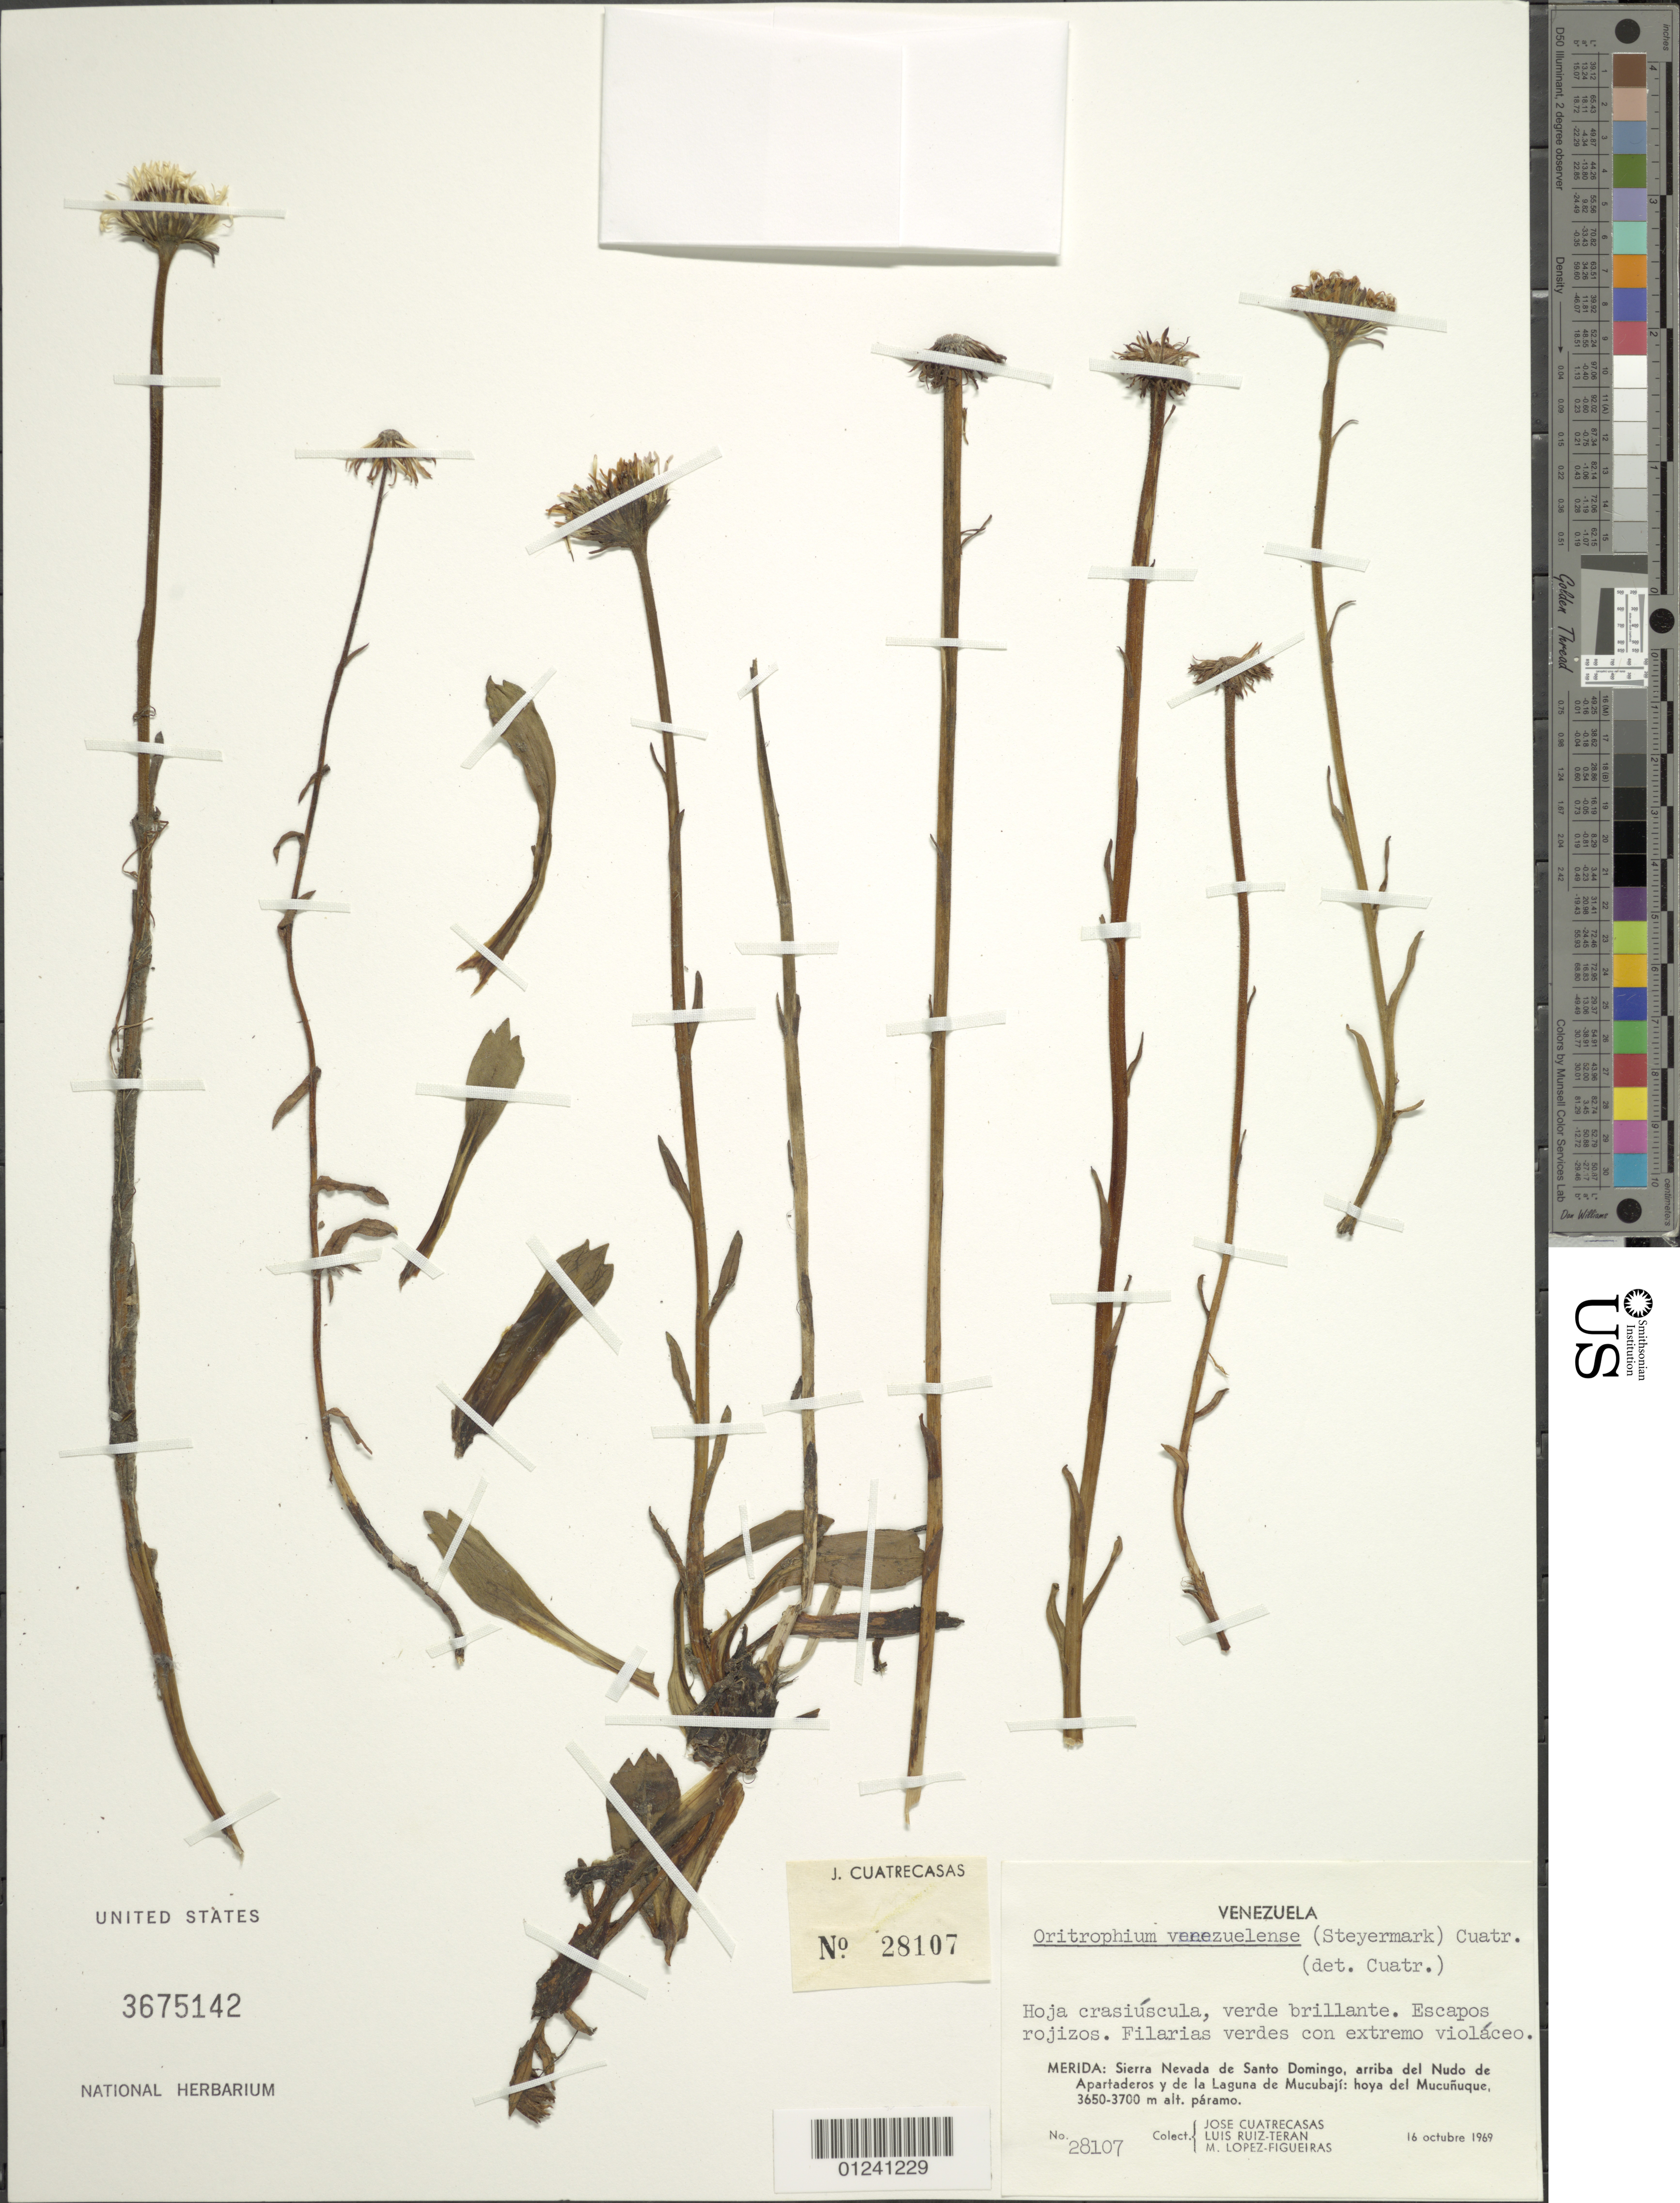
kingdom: Plantae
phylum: Tracheophyta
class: Magnoliopsida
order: Asterales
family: Asteraceae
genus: Oritrophium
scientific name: Oritrophium venezuelense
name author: (Steyerm.) Cuatrec.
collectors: J. Cuatrecasas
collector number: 28107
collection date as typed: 16 Oct 1969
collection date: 1969-10-16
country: Venezuela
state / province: Mérida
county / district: Rangel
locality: Sierra Nevada de Santo Domingo, arriba del Nudo de Apartaderos y de la Laguna de Mucubají: hoya del Mucuñuque.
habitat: paramo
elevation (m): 3650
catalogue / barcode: US 3675142